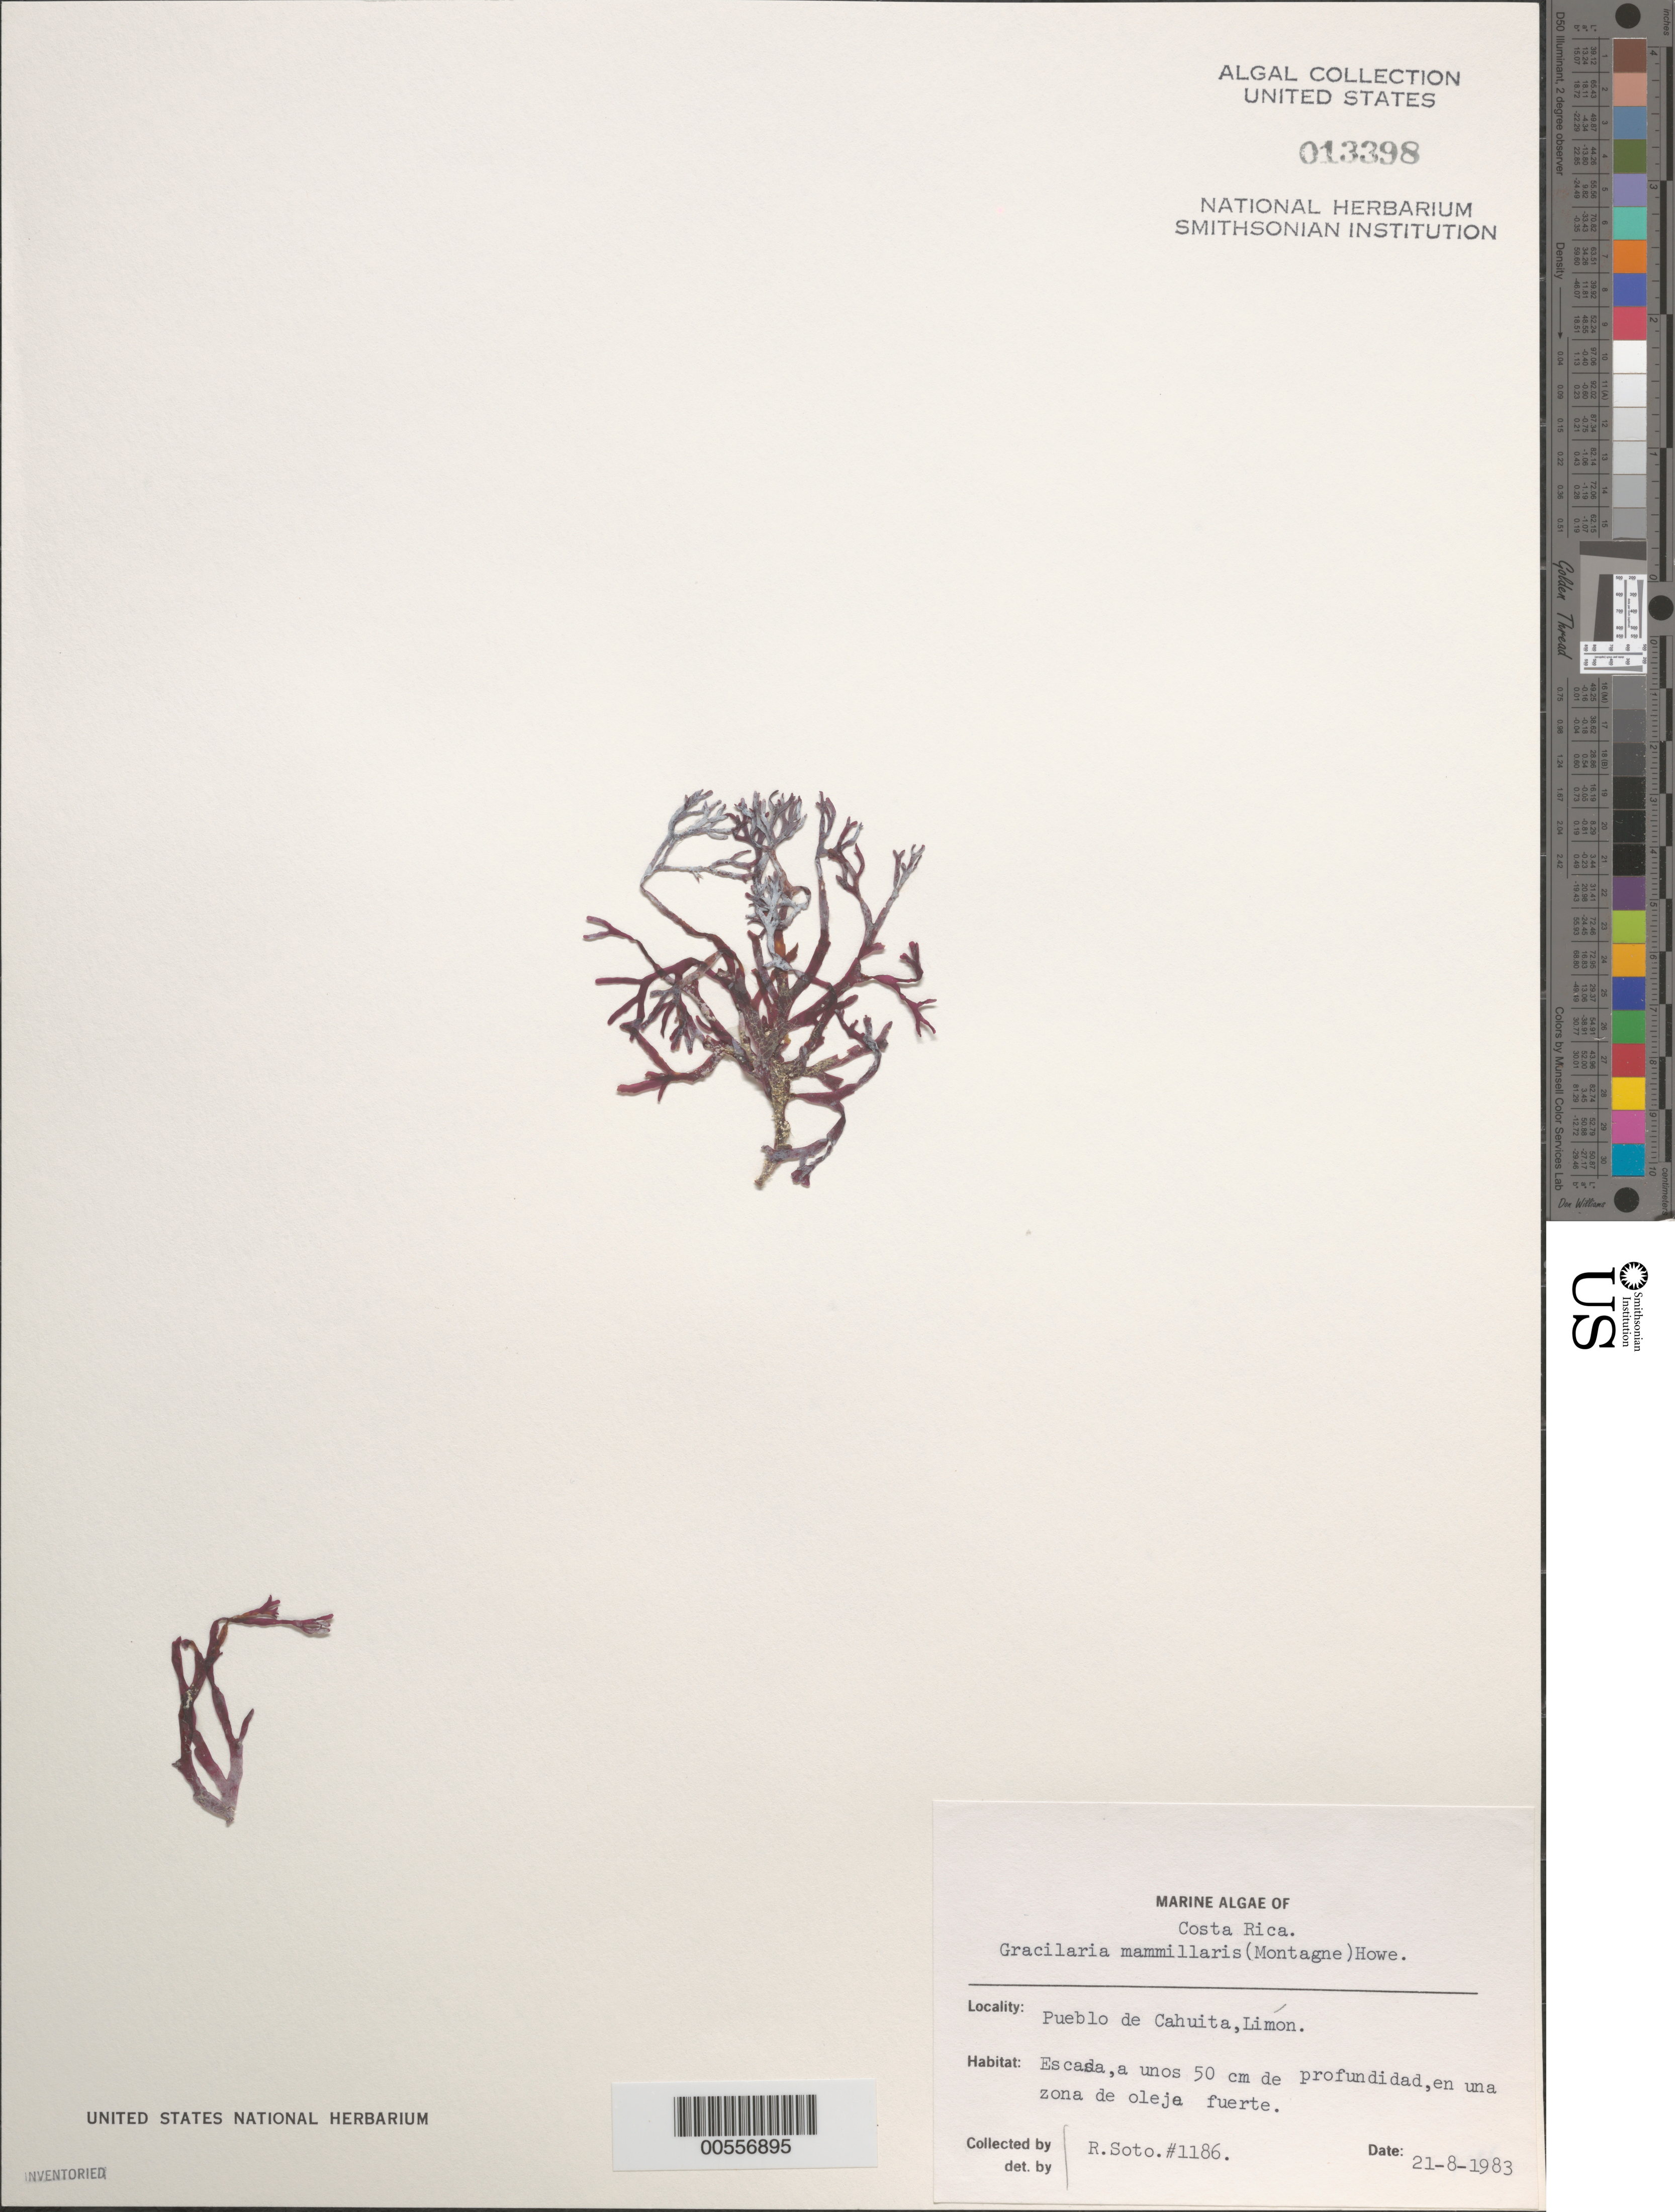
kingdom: Plantae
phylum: Rhodophyta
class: Florideophyceae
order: Gracilariales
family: Gracilariaceae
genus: Gracilaria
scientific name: Gracilaria mammillaris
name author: (Mont.) M. Howe in Britton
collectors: R. Soto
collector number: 1186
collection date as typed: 21 Aug 1983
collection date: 1983-08-21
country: Costa Rica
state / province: Limón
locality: Cahuita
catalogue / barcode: US 13398